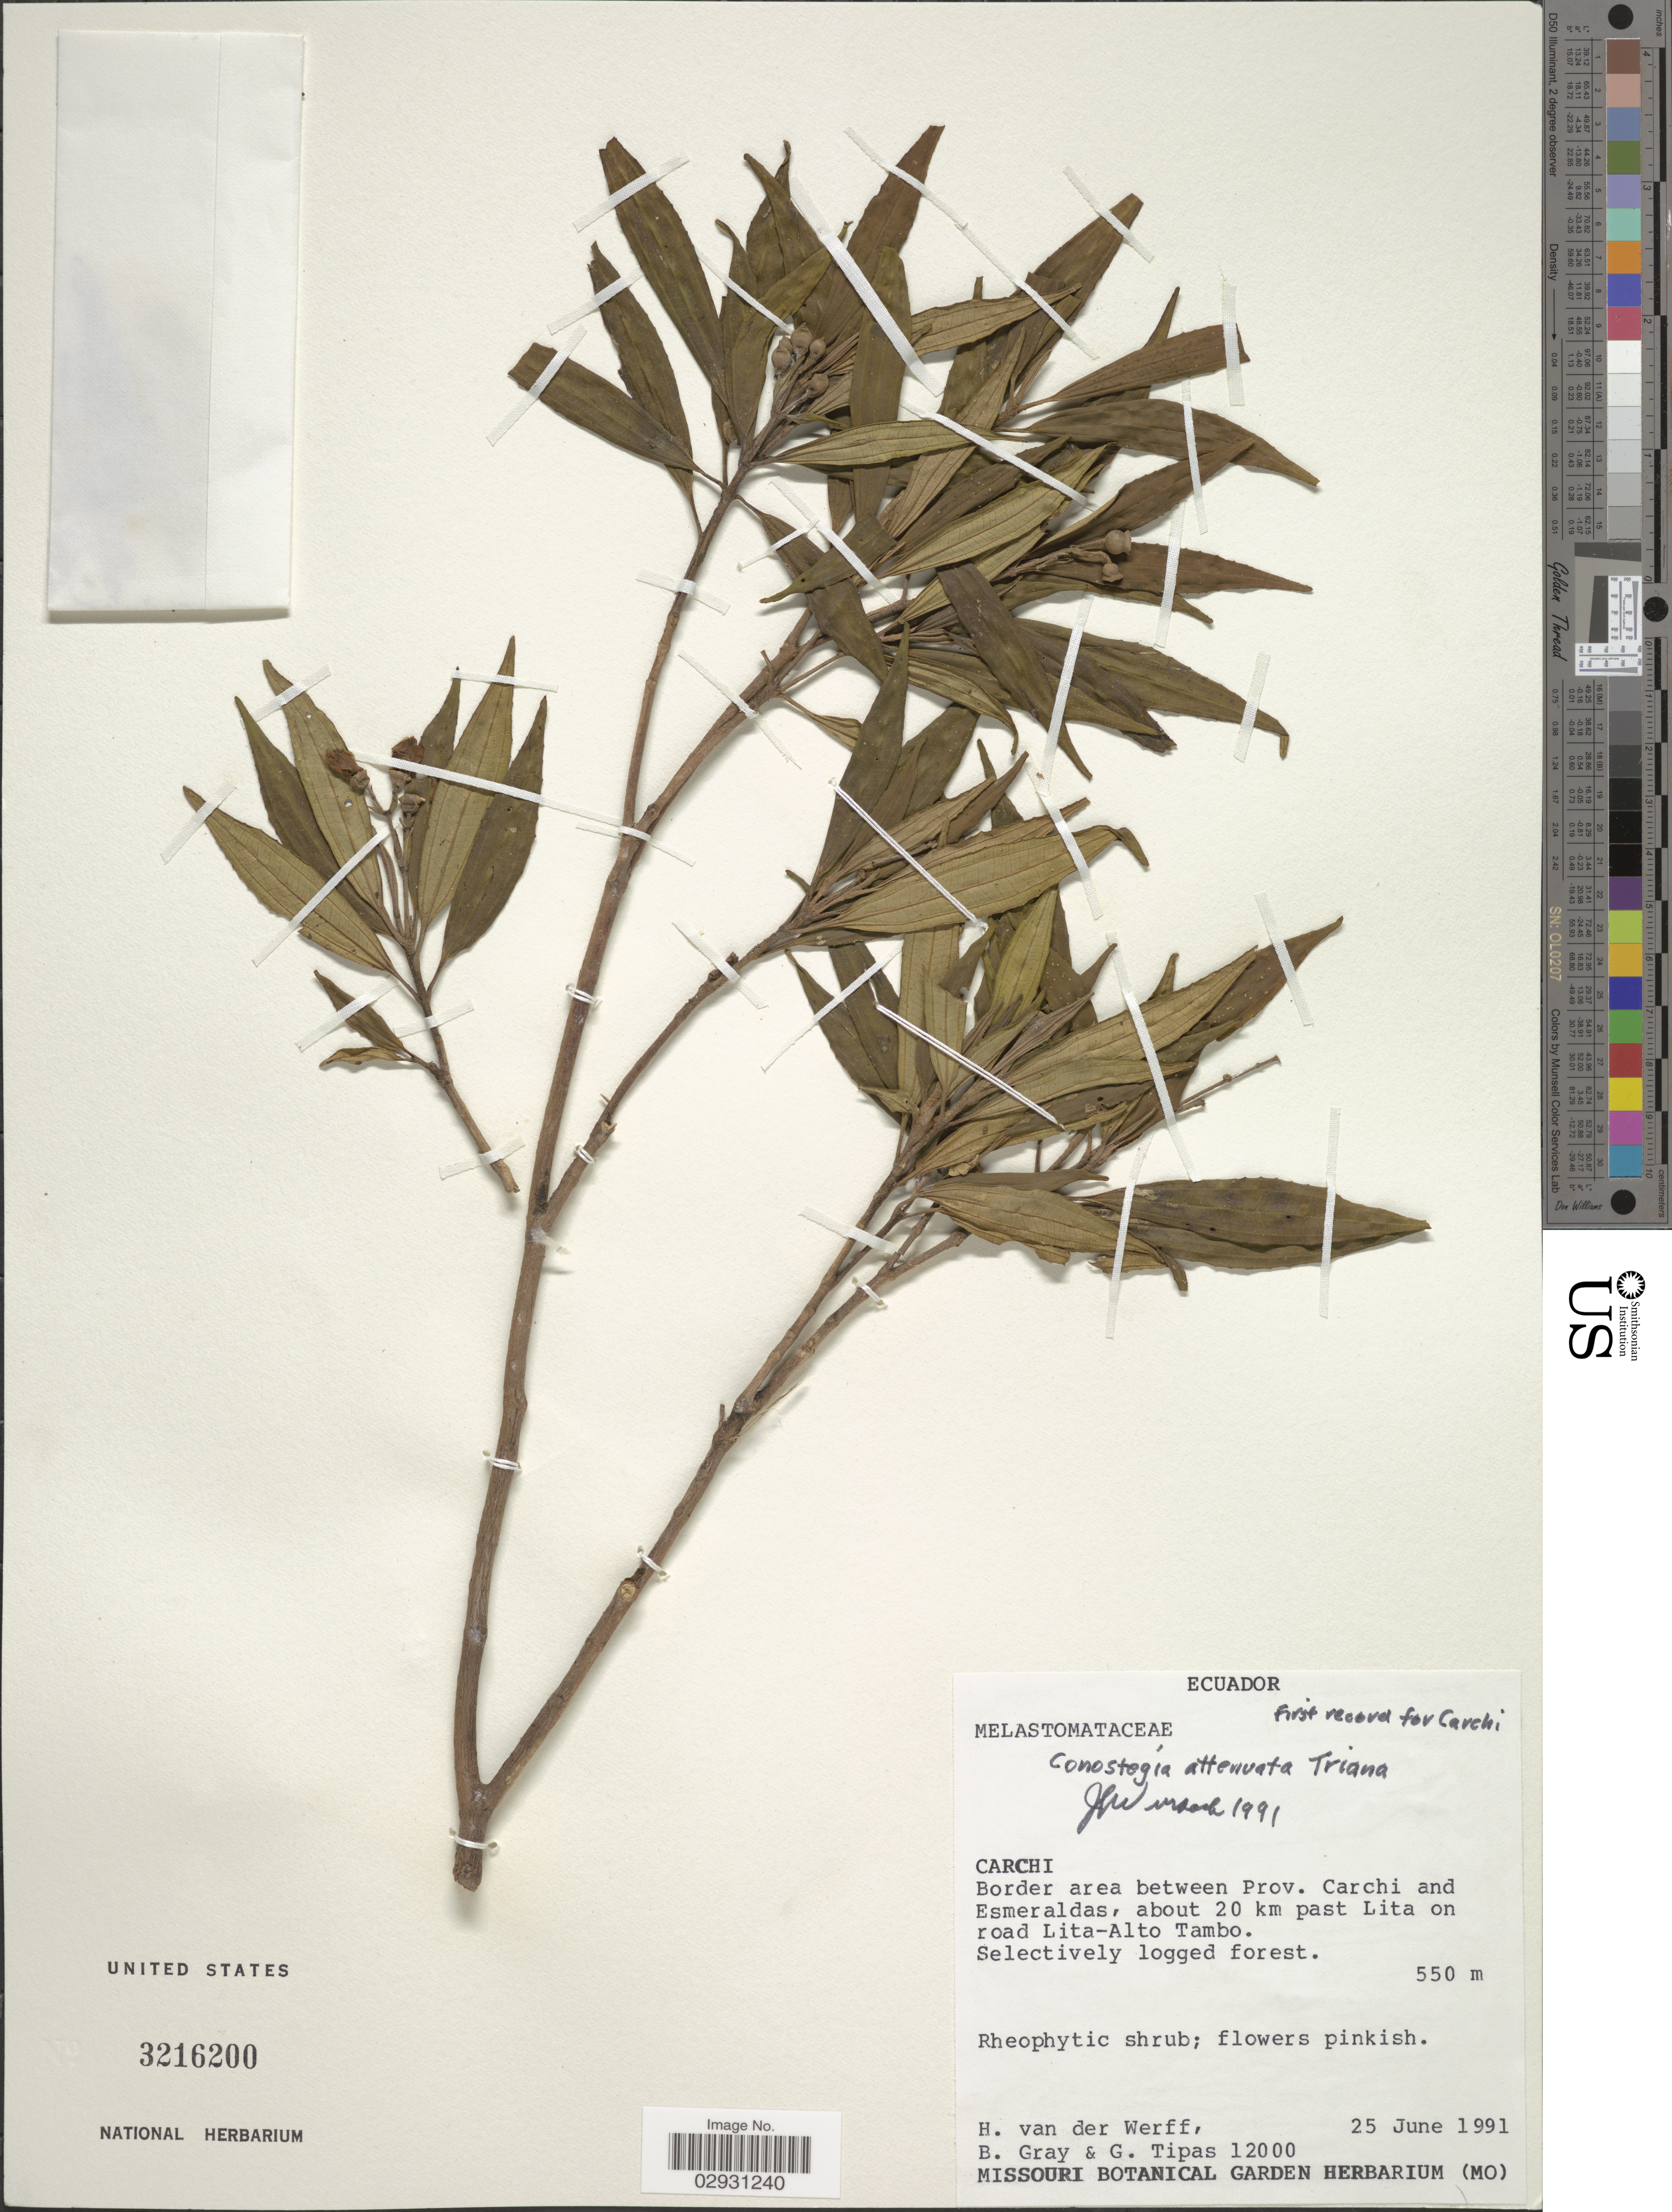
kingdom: Plantae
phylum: Tracheophyta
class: Magnoliopsida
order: Myrtales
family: Melastomataceae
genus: Conostegia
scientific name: Conostegia attenuata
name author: Triana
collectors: H. van der Werff, B. Gray & G. Tipas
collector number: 12000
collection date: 1991-06-25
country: Ecuador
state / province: Carchi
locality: Border area between Prov. Carchi and Esmeraldas, about 20 km past Lita on road Lita-Alto Tambo.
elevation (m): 550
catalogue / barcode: US 3216200